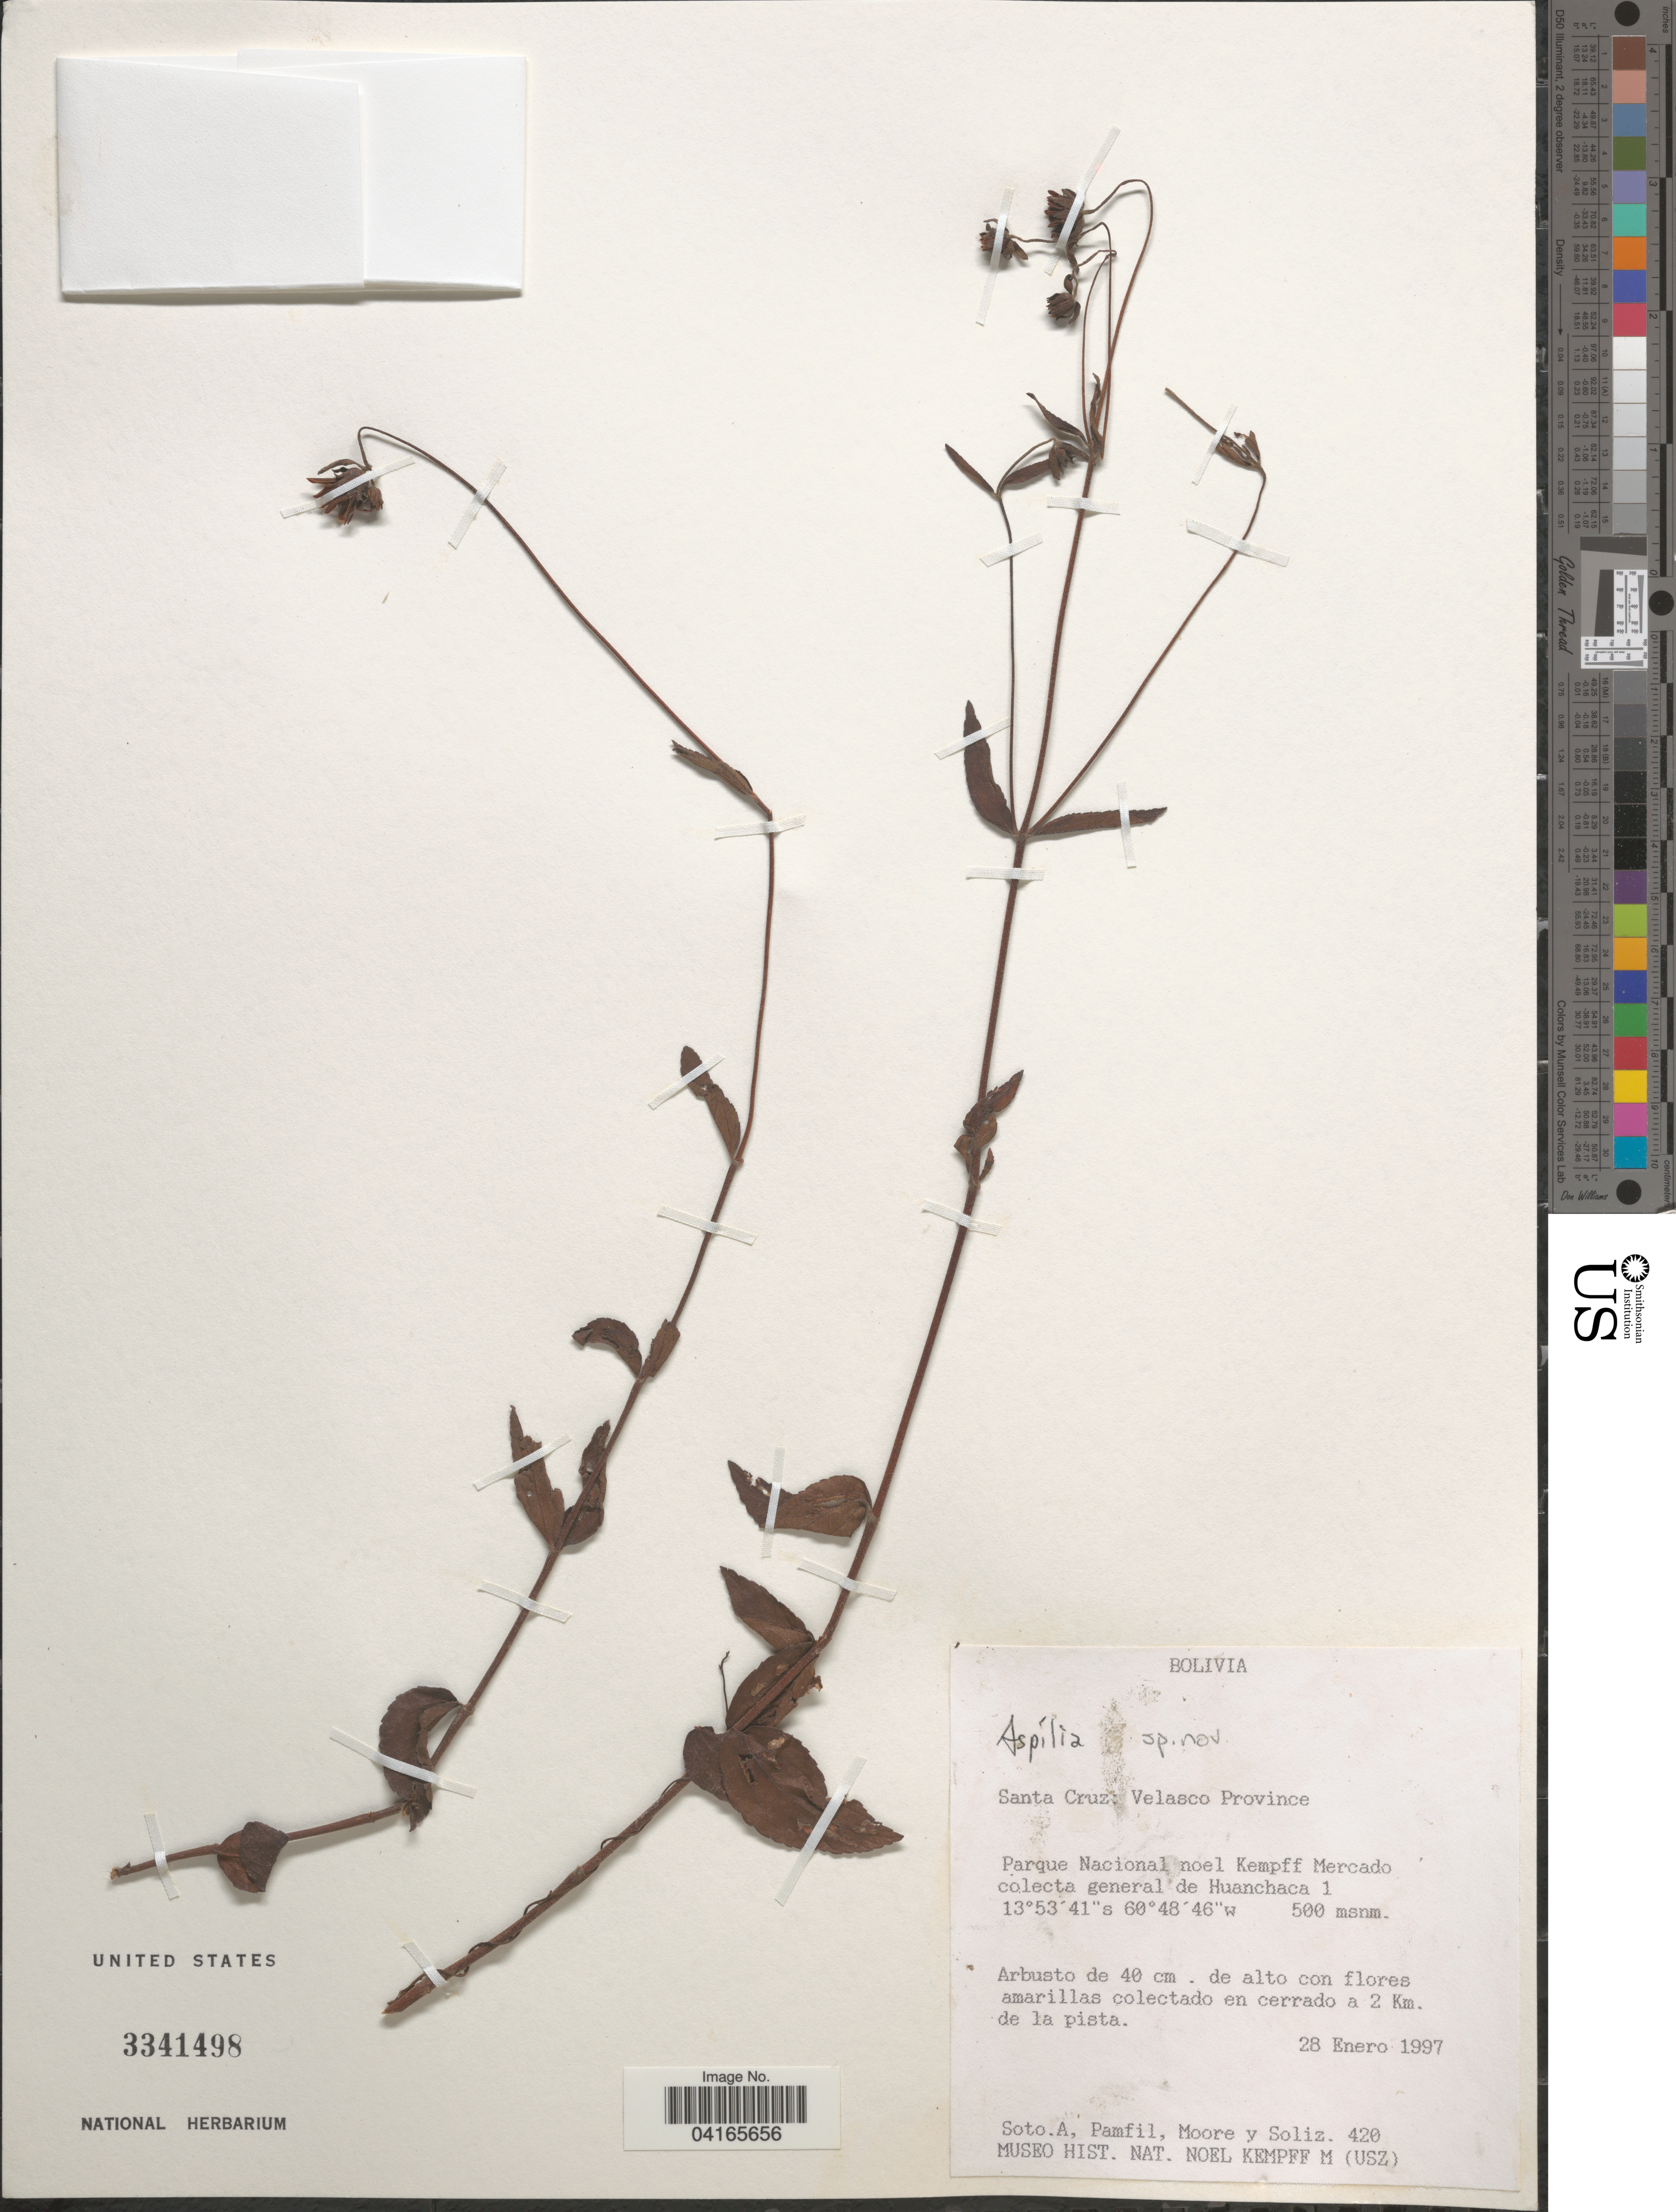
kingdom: Plantae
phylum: Tracheophyta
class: Magnoliopsida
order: Asterales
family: Asteraceae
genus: Aspilia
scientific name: Aspilia sp.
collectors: A. Soto, -. Pamfil, -. Moore & Soliz, --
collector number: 420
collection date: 1997-01-28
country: Bolivia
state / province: Santa Cruz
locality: Velasco Province. Parque Nacional Noel Kempff Mercado colecta general de Huanchaca 1.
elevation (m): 500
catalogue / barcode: US 3341498